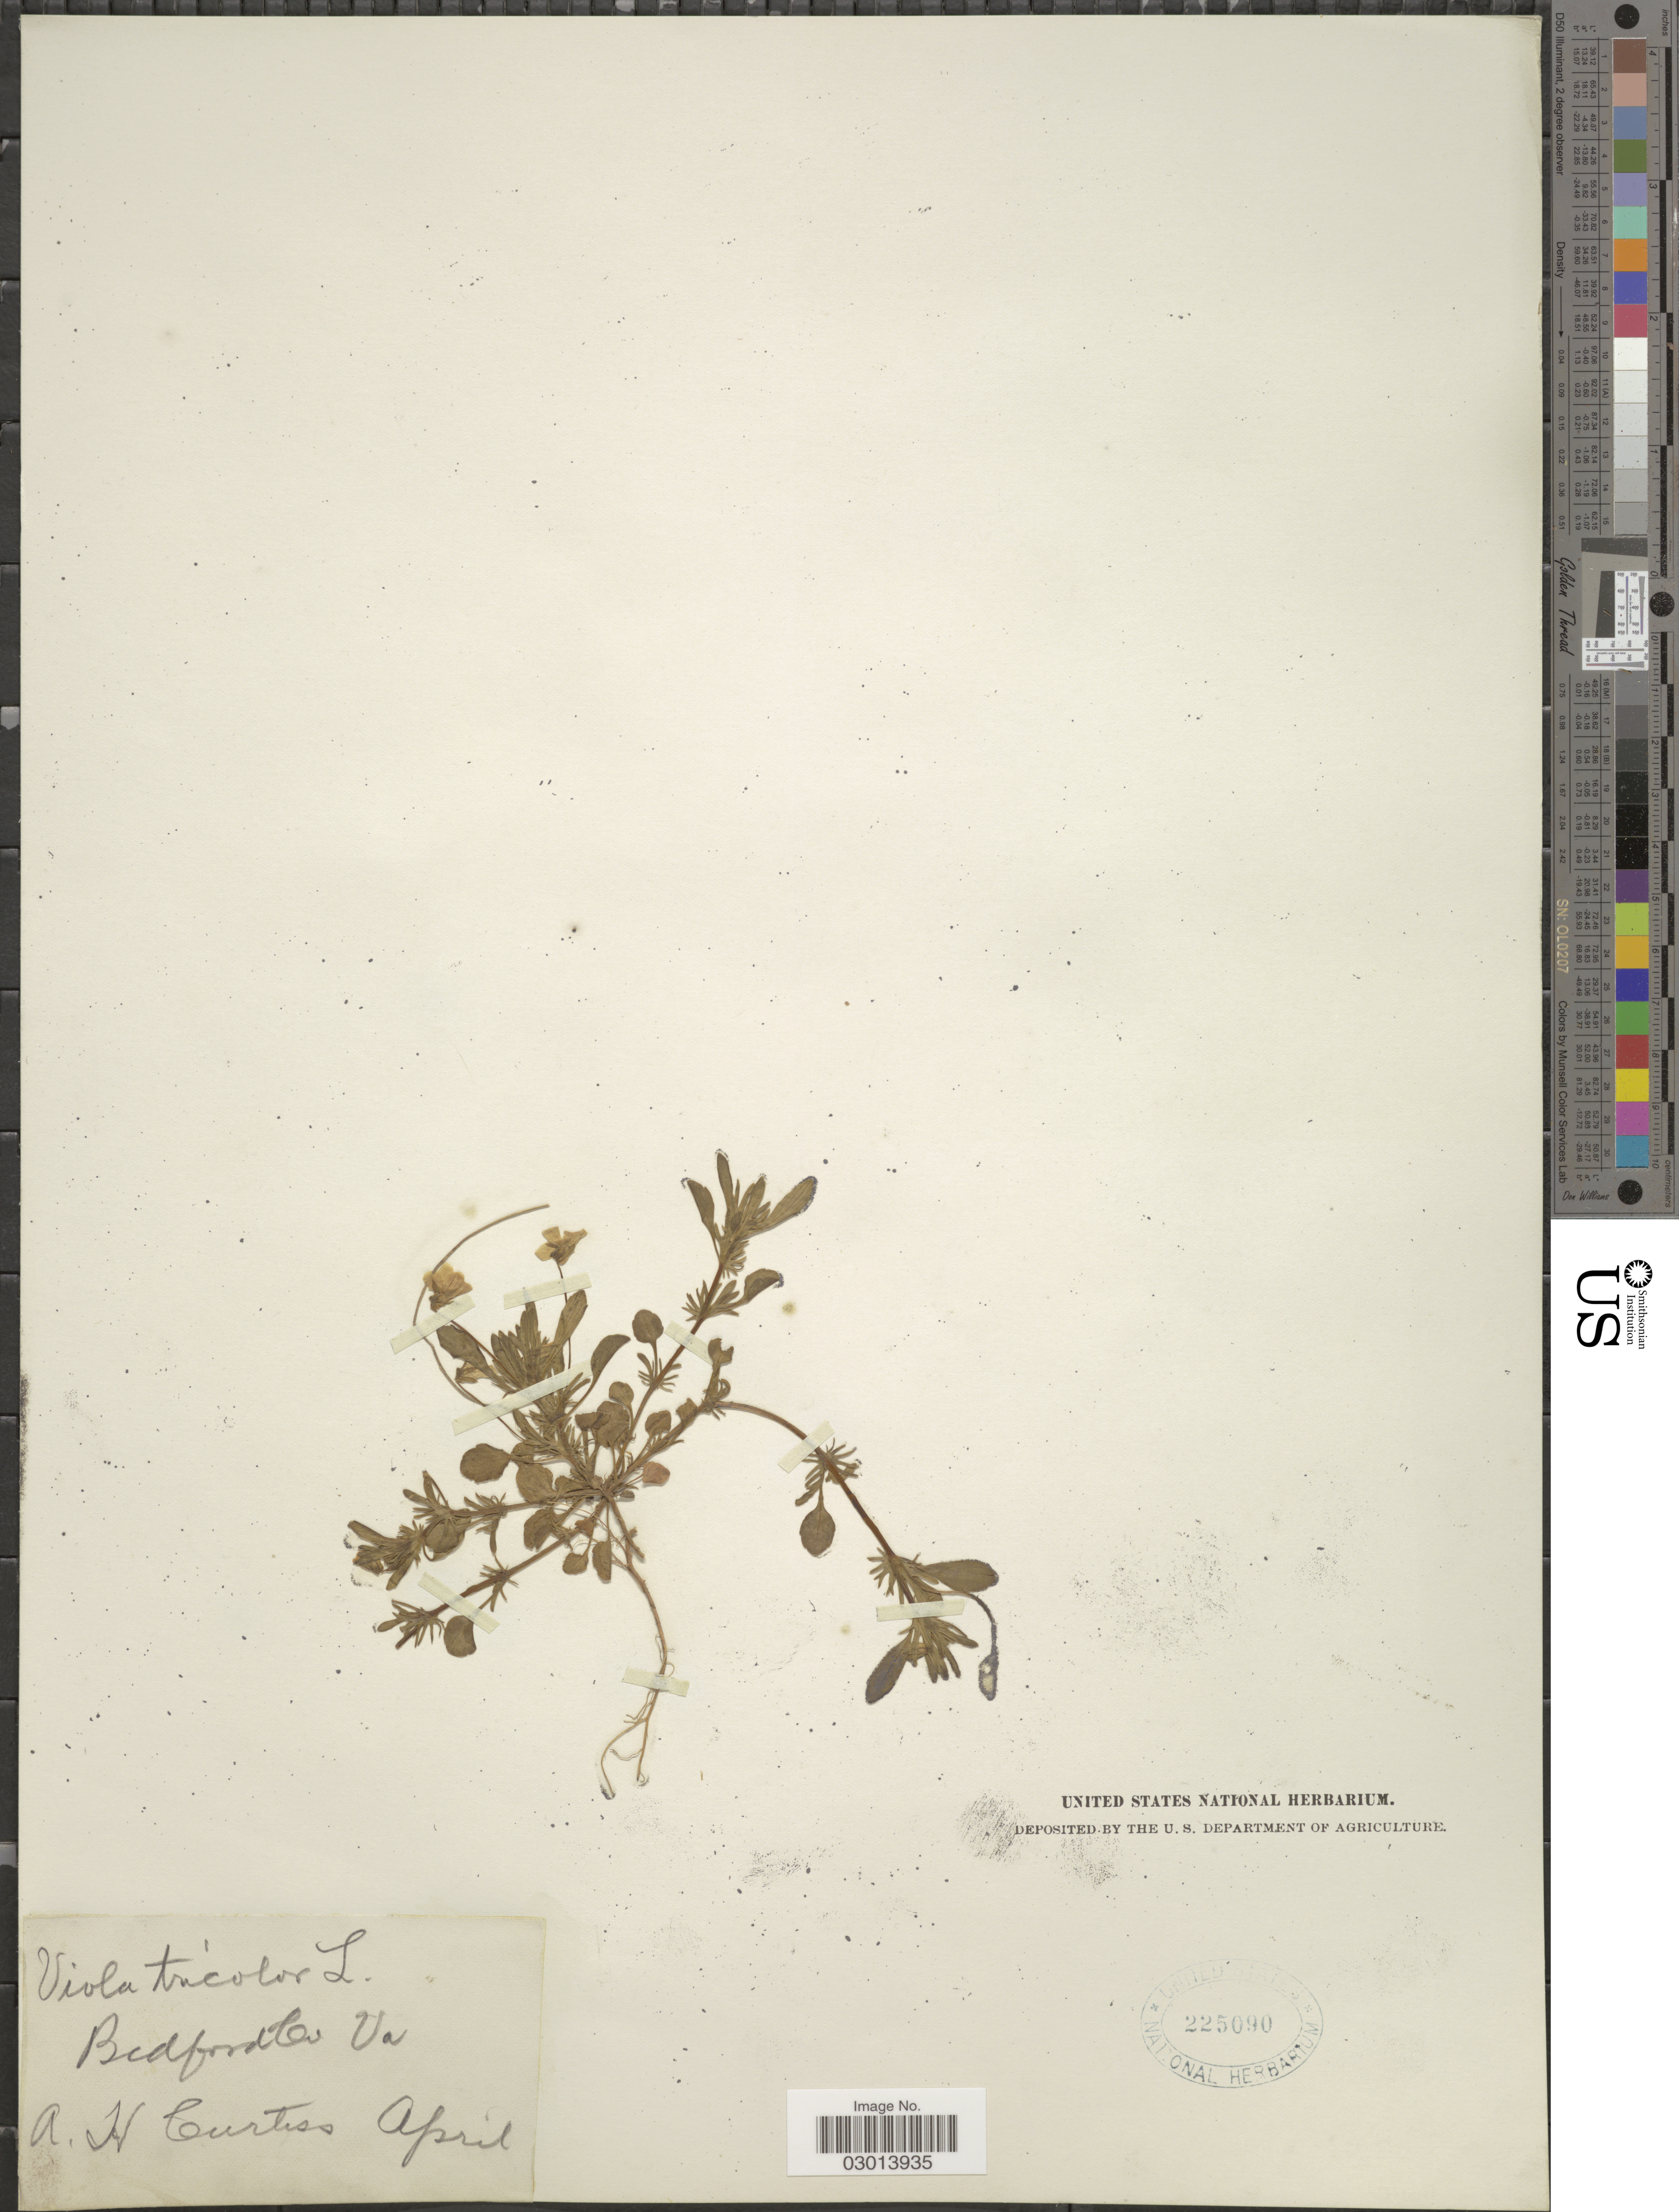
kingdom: Plantae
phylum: Tracheophyta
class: Magnoliopsida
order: Malpighiales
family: Violaceae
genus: Viola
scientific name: Viola rafinesquei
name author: Greene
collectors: A. H. Curtiss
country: United States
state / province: Virginia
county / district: Bedford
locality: Bedford Co.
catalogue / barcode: US 225090